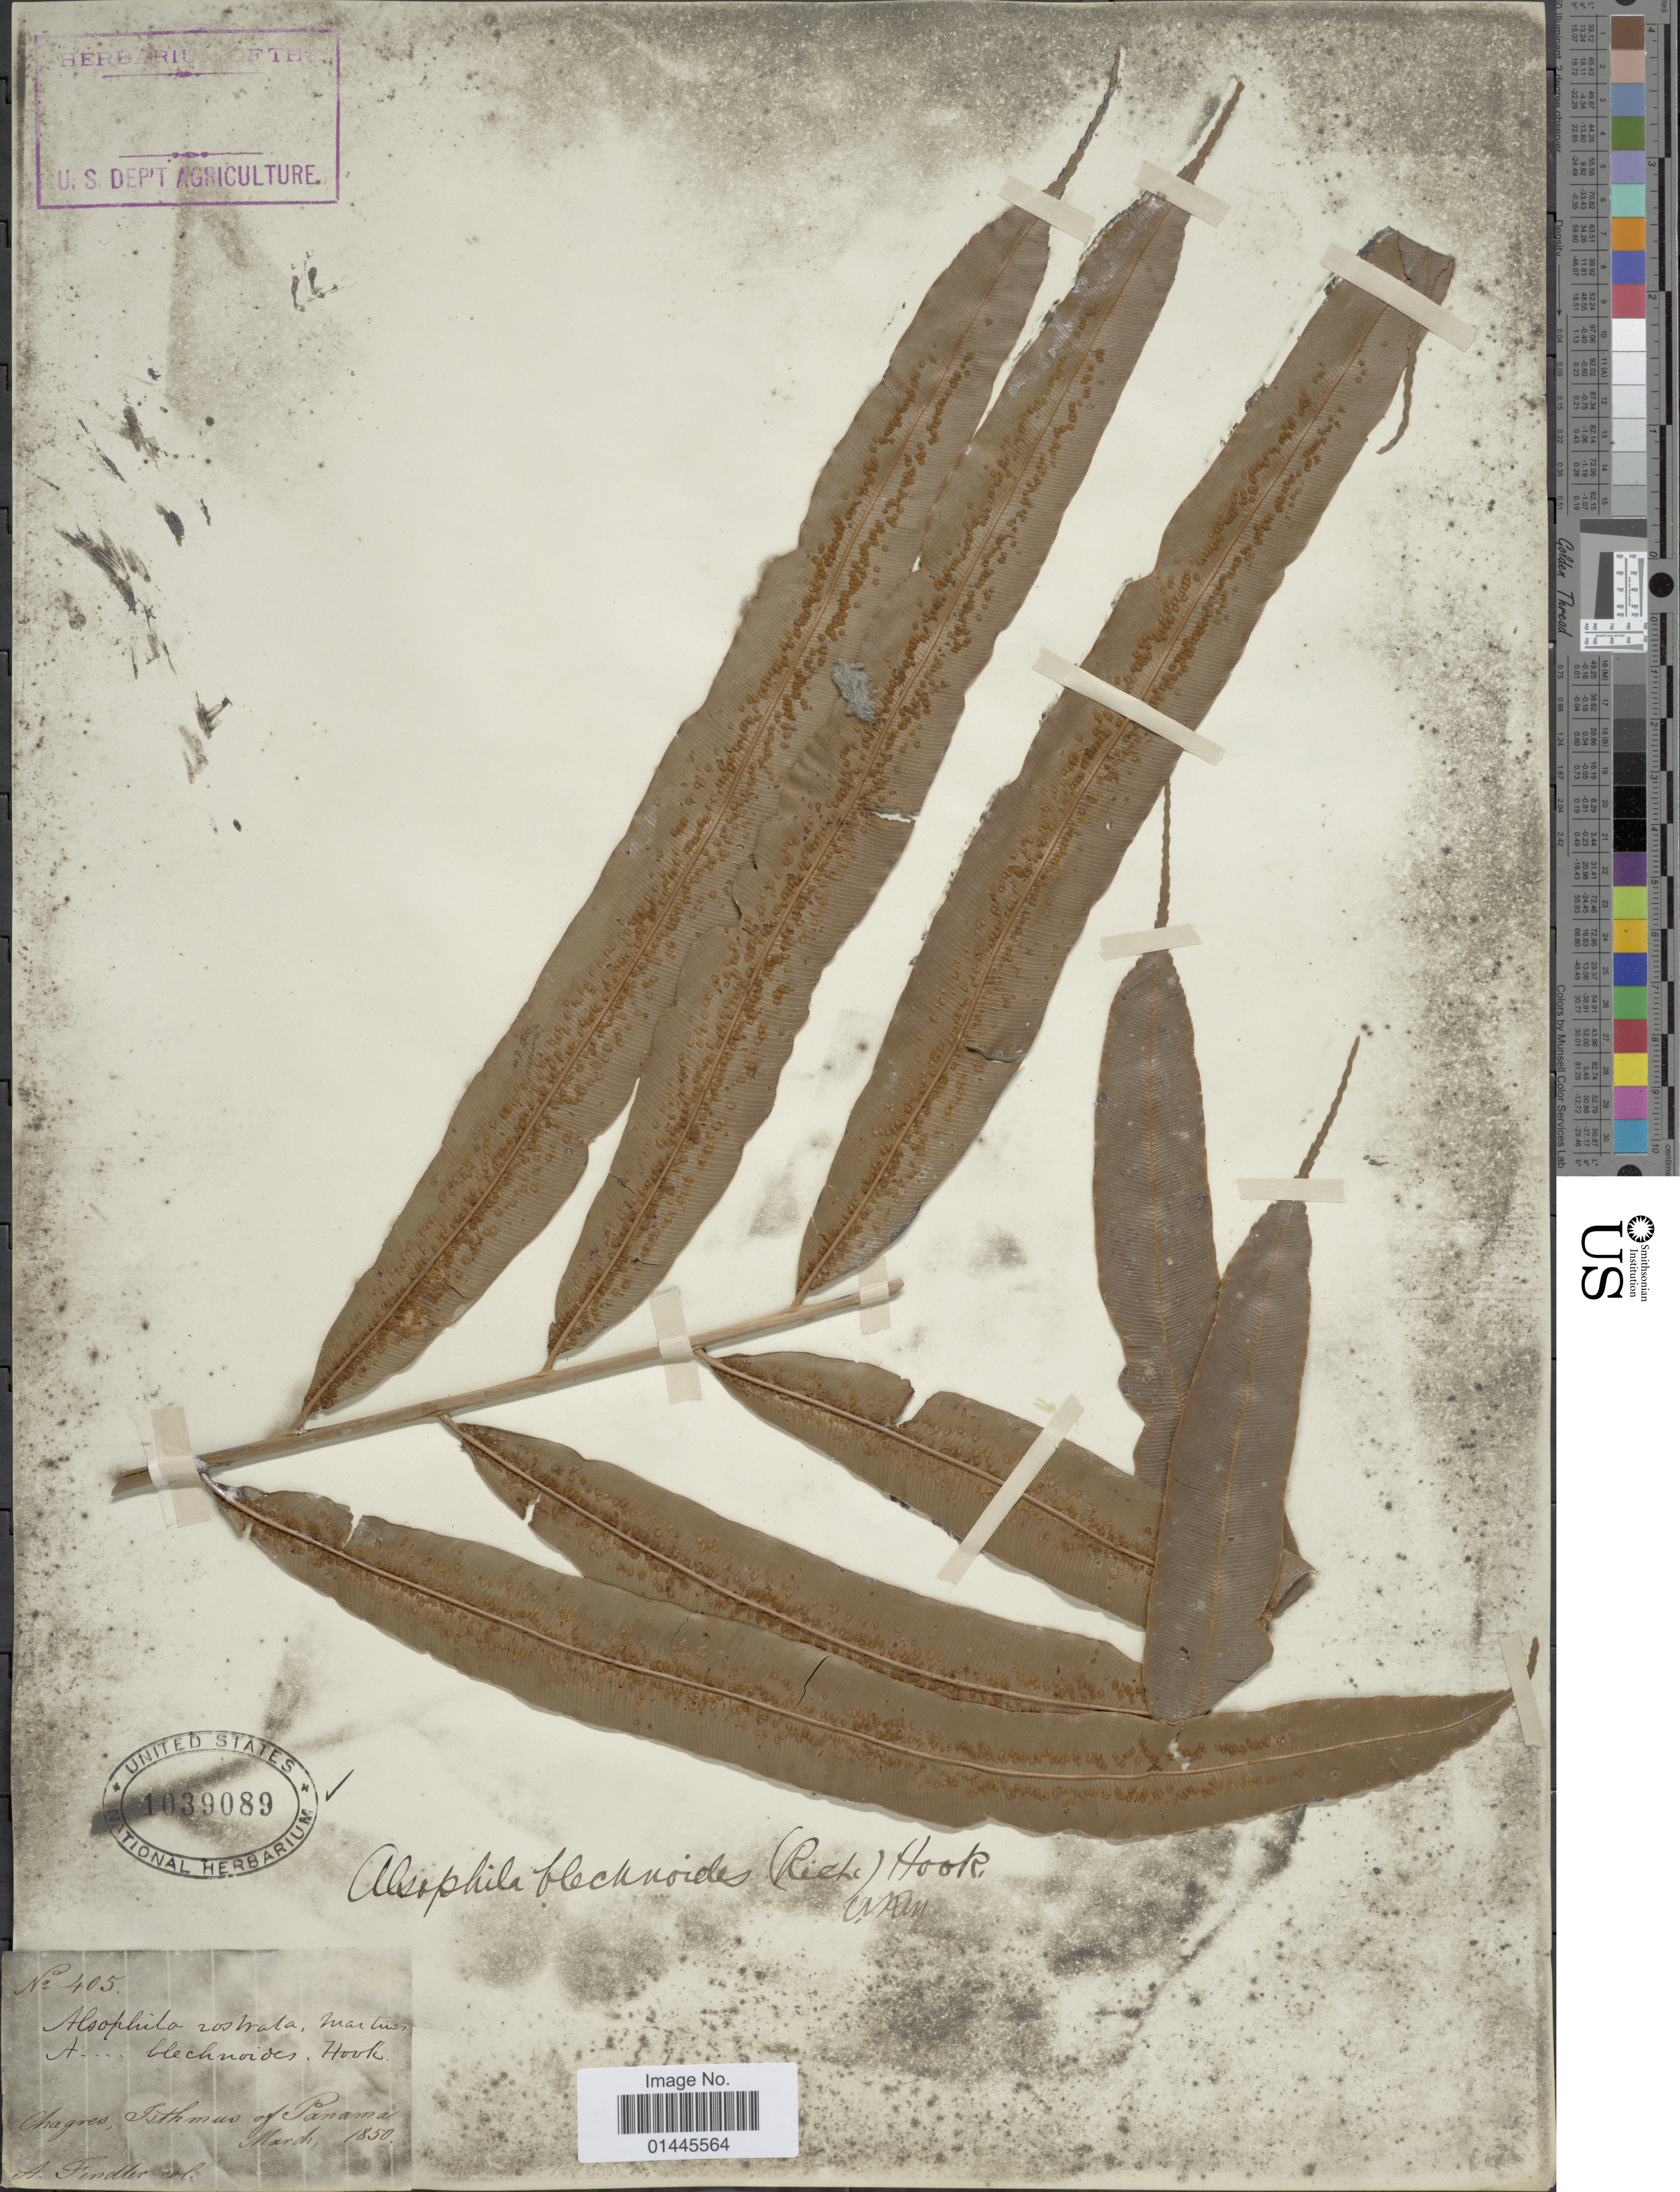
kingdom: Plantae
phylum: Tracheophyta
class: Polypodiopsida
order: Cyatheales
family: Metaxyaceae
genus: Metaxya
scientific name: Metaxya rostrata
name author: (Kunth) C. Presl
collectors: A. Fendler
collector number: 405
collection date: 1850-03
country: Panama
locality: Chagres, Isthmus of Panama.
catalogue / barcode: US 1039089